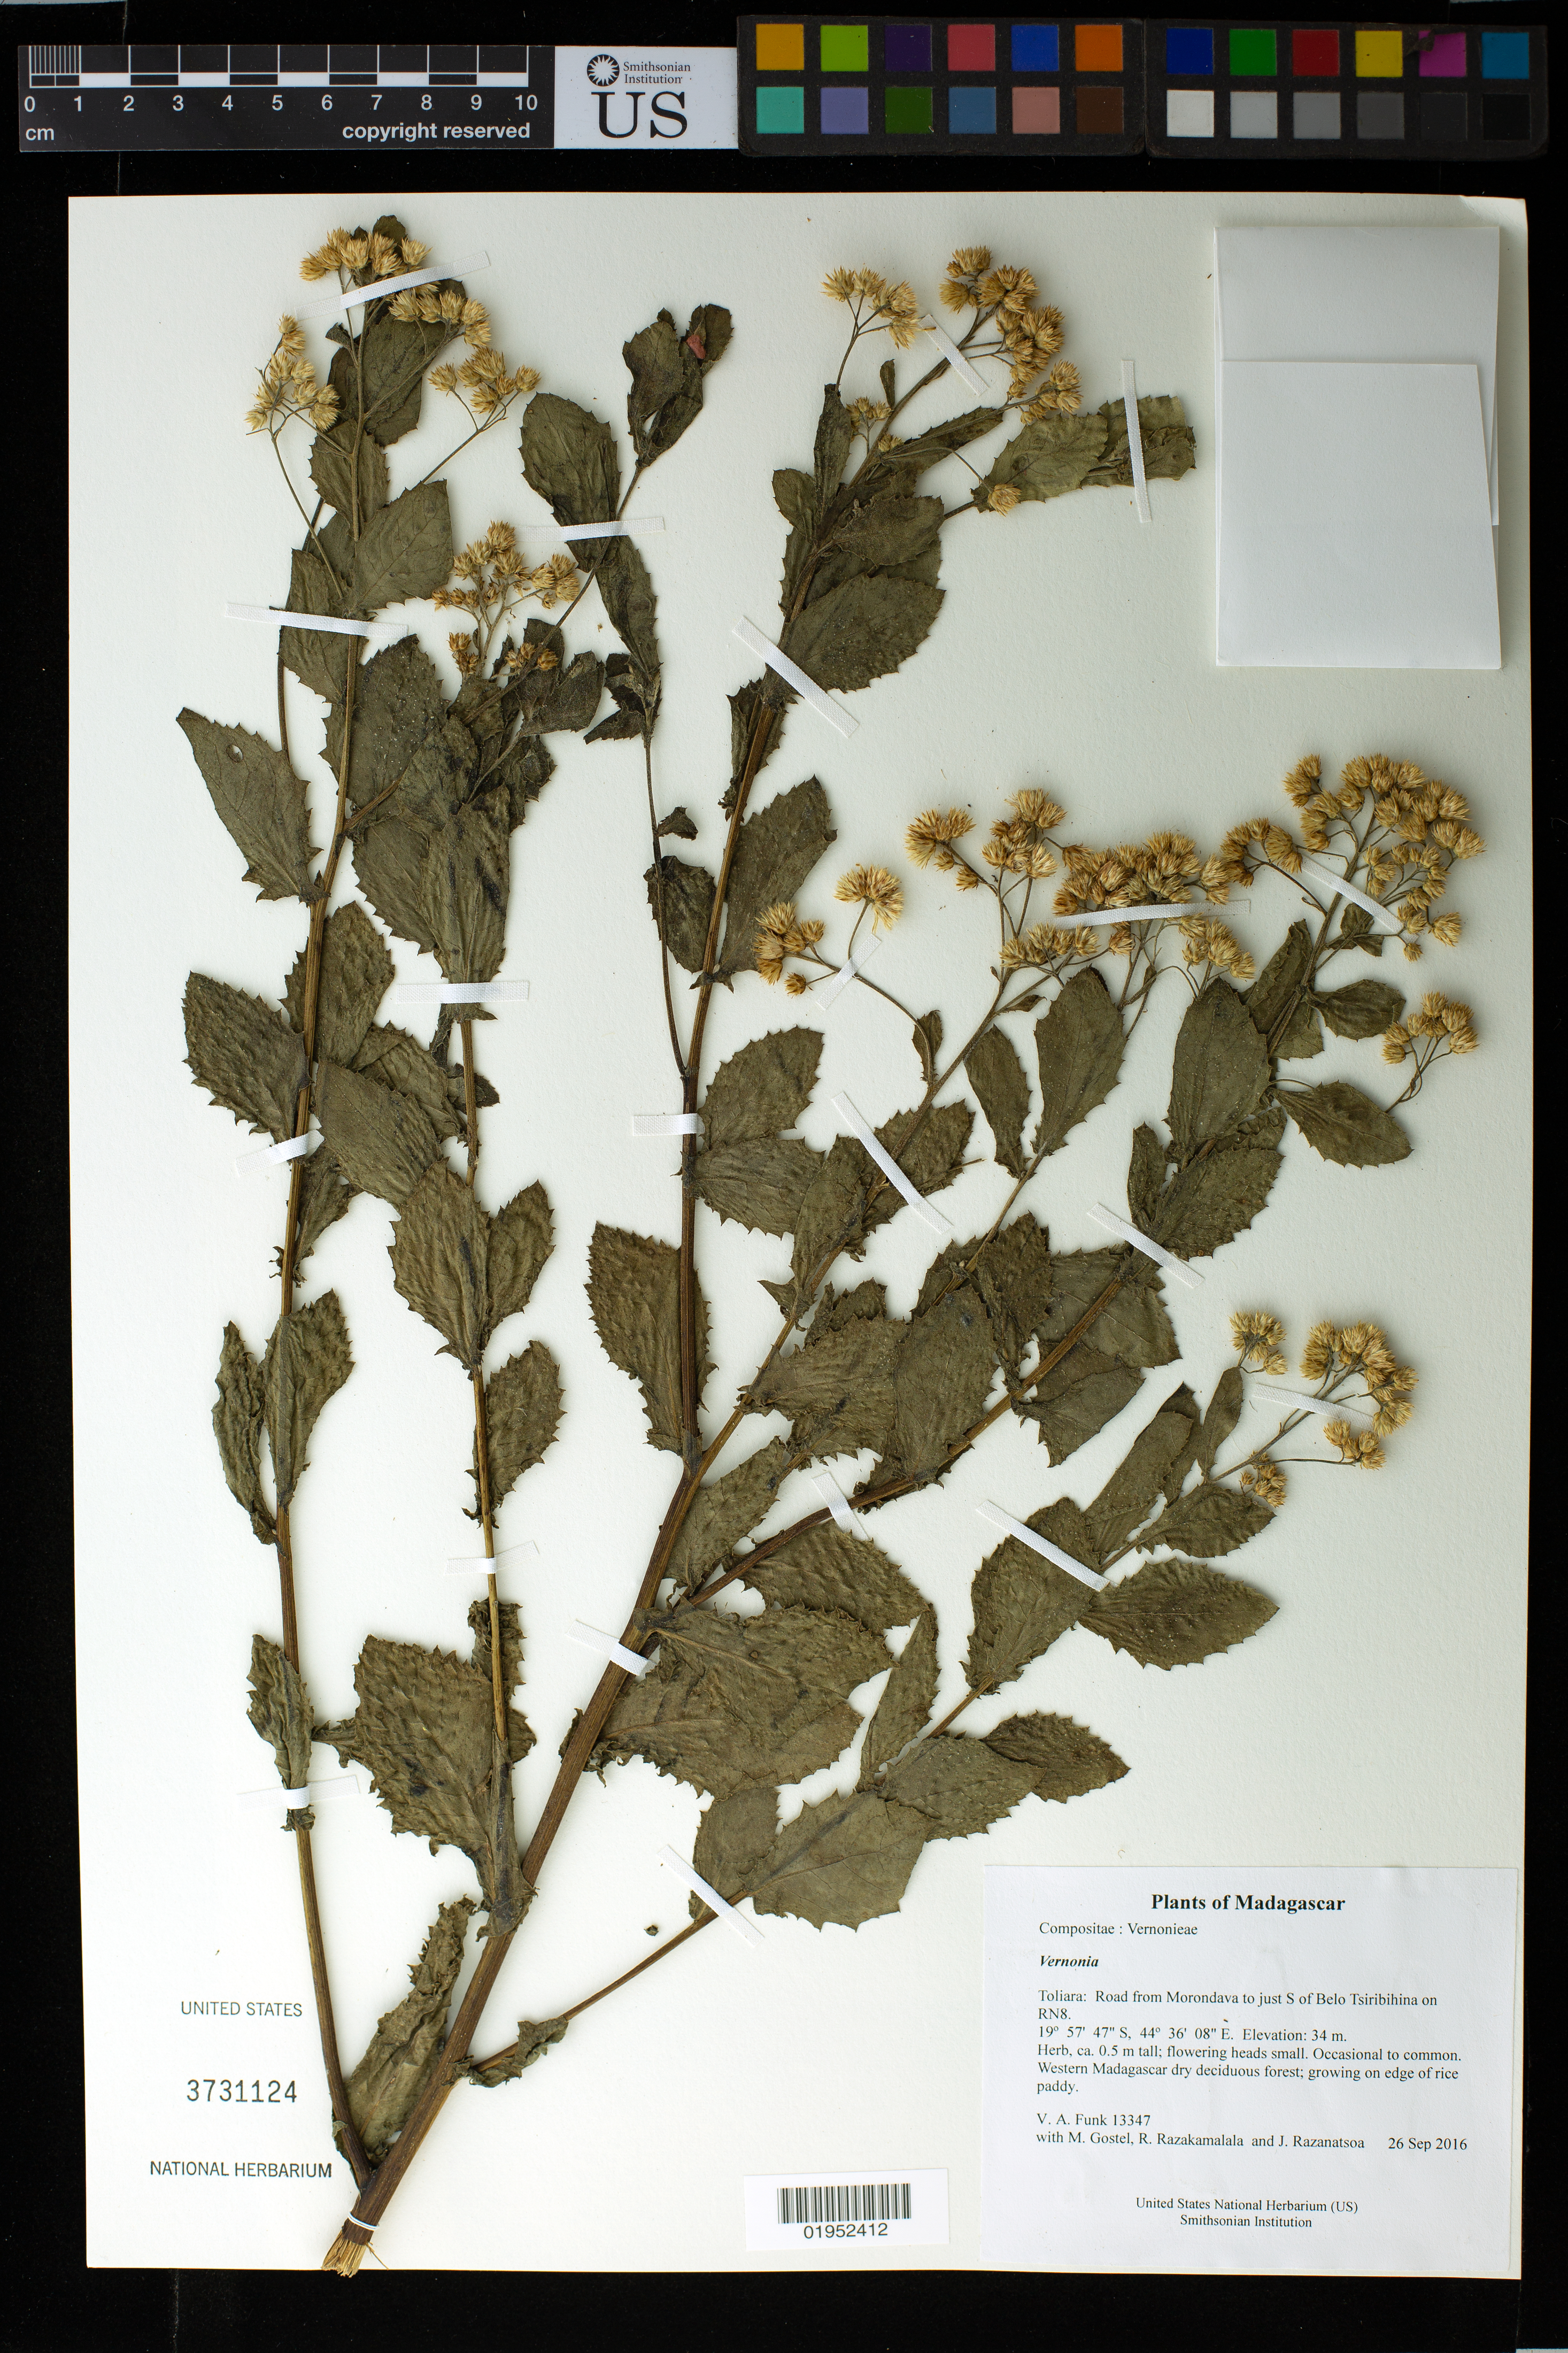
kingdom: Plantae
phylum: Tracheophyta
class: Magnoliopsida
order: Asterales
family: Asteraceae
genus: Vernonia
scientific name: Vernonia sp.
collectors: M. R. Gostel, R. Razakamalala & J. Razanatsoa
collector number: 13347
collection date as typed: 26 Sep 2016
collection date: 2016-09-26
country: Madagascar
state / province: Menabe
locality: Road from Morondava to just S of Belo Tsiribihina on RN8.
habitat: Western Madagascar dry deciduous forest; growing on edge of rice paddy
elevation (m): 34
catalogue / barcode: US 3731124